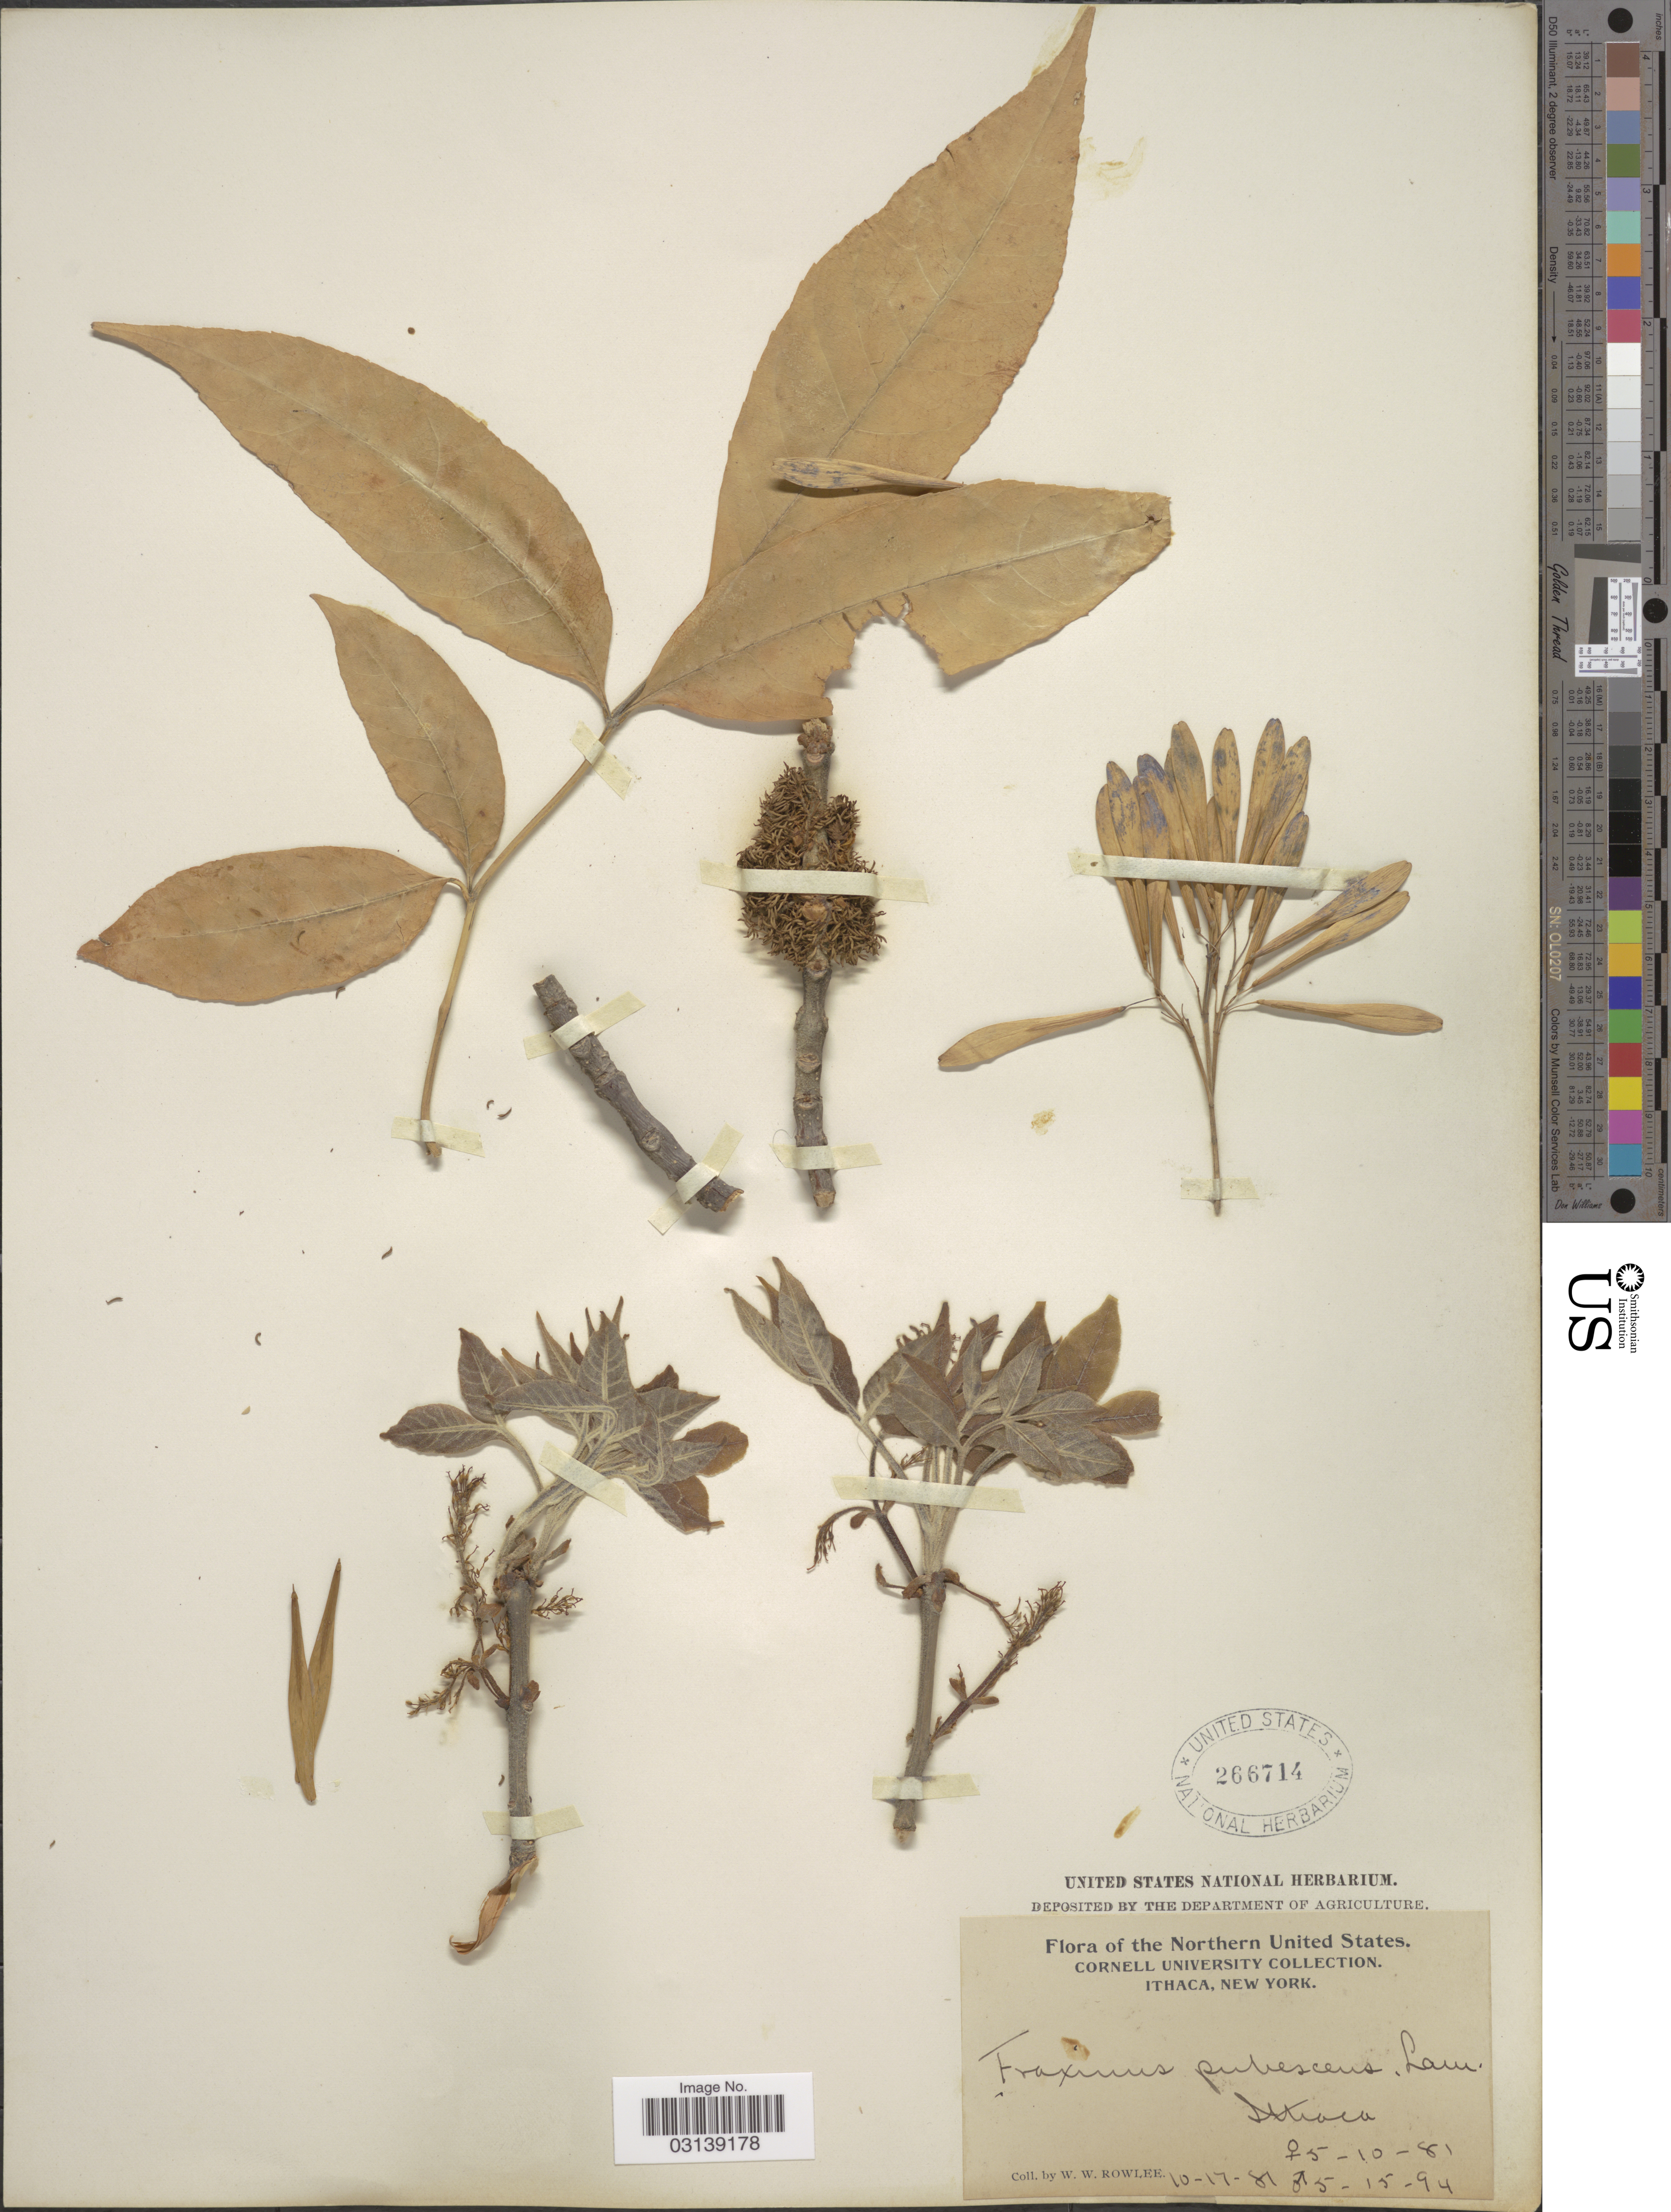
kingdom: Plantae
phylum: Tracheophyta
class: Magnoliopsida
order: Lamiales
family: Oleaceae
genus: Fraxinus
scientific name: Fraxinus pennsylvanica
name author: Marshall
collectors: W. W. Rowlee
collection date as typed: Transcribed d/m/y: 17/10/81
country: United States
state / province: New York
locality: Ithaca.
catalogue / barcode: US 266714